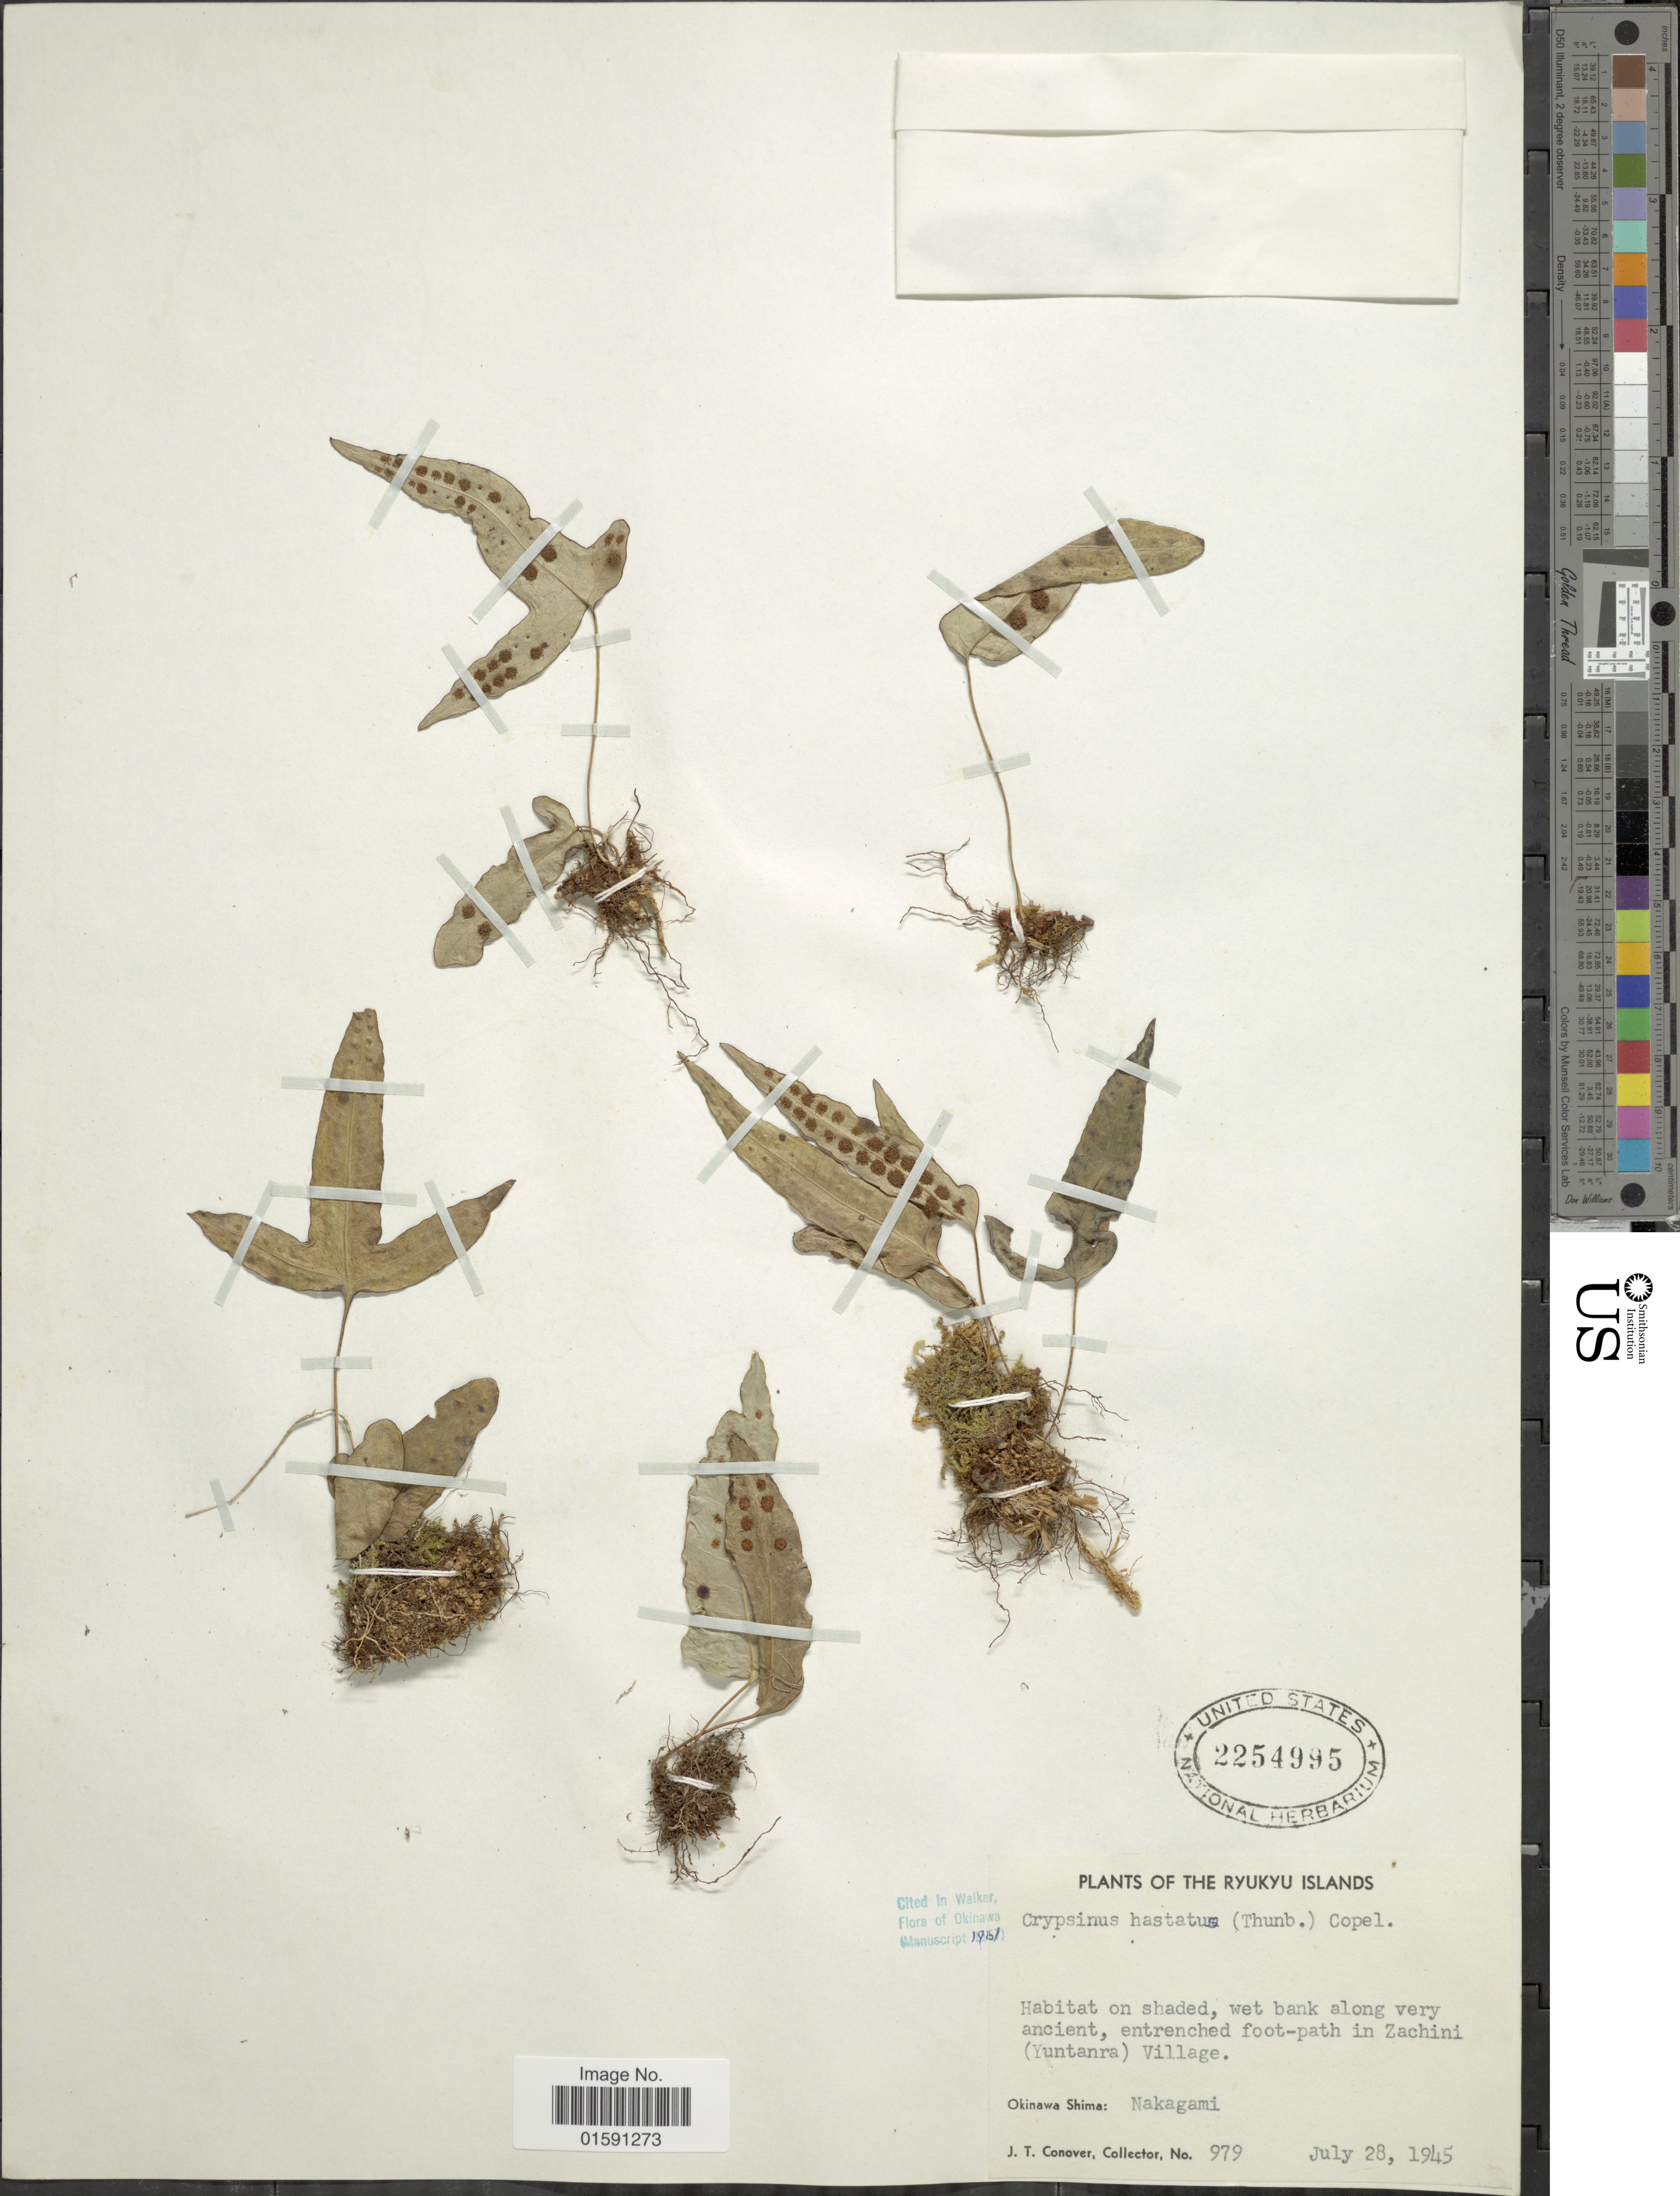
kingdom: Plantae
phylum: Tracheophyta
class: Polypodiopsida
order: Polypodiales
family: Polypodiaceae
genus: Selliguea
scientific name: Selliguea hastata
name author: (Thunb.) Fraser-Jenk.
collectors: J. T. Conover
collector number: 979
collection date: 1945-07-28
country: Japan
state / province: Okinawa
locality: Wet bank along very ancient, entrenched foot-path in Zachini (Yuntanra) village Okinawa Shima: nakagami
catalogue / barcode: US 2254995